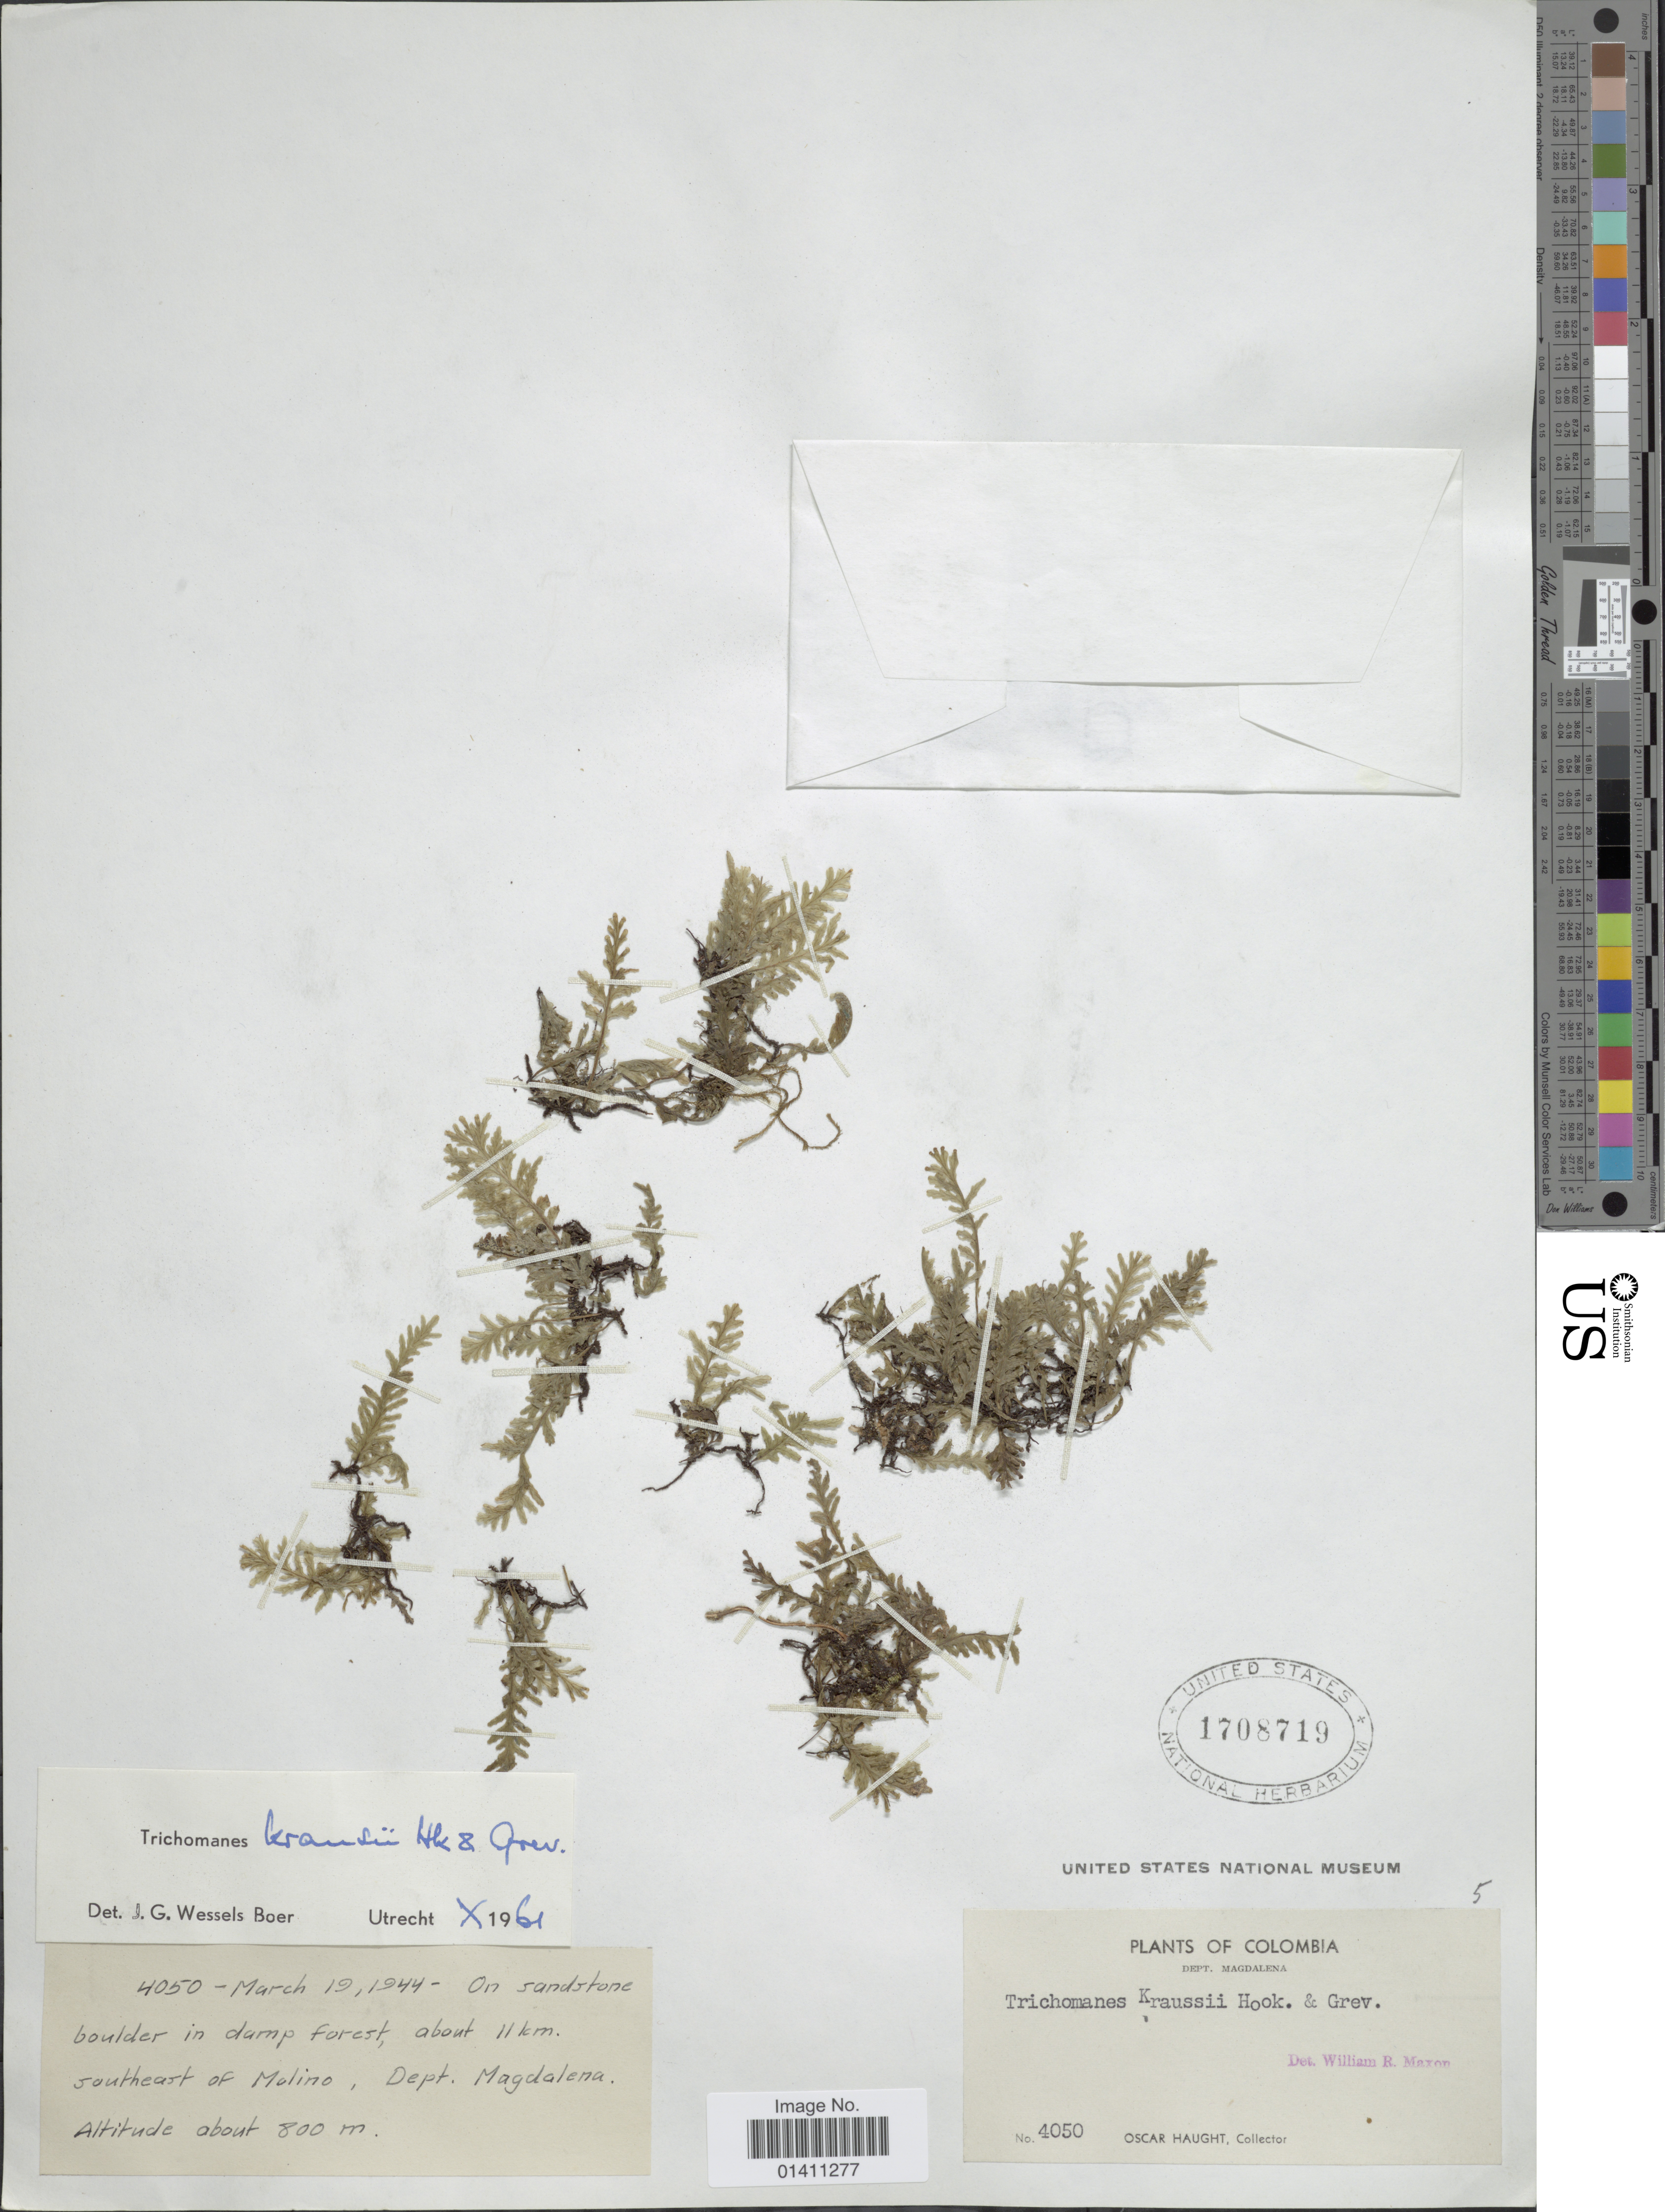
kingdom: Plantae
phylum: Tracheophyta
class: Polypodiopsida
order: Hymenophyllales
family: Hymenophyllaceae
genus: Didymoglossum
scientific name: Didymoglossum kraussii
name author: (Hook. & Grev.) C. Presl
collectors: O. L. Haught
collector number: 4050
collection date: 1944-03-19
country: Colombia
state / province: Magdalena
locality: Dept. Magdalena. About 11 km. southeast of Molino.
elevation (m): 800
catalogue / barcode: US 1708719